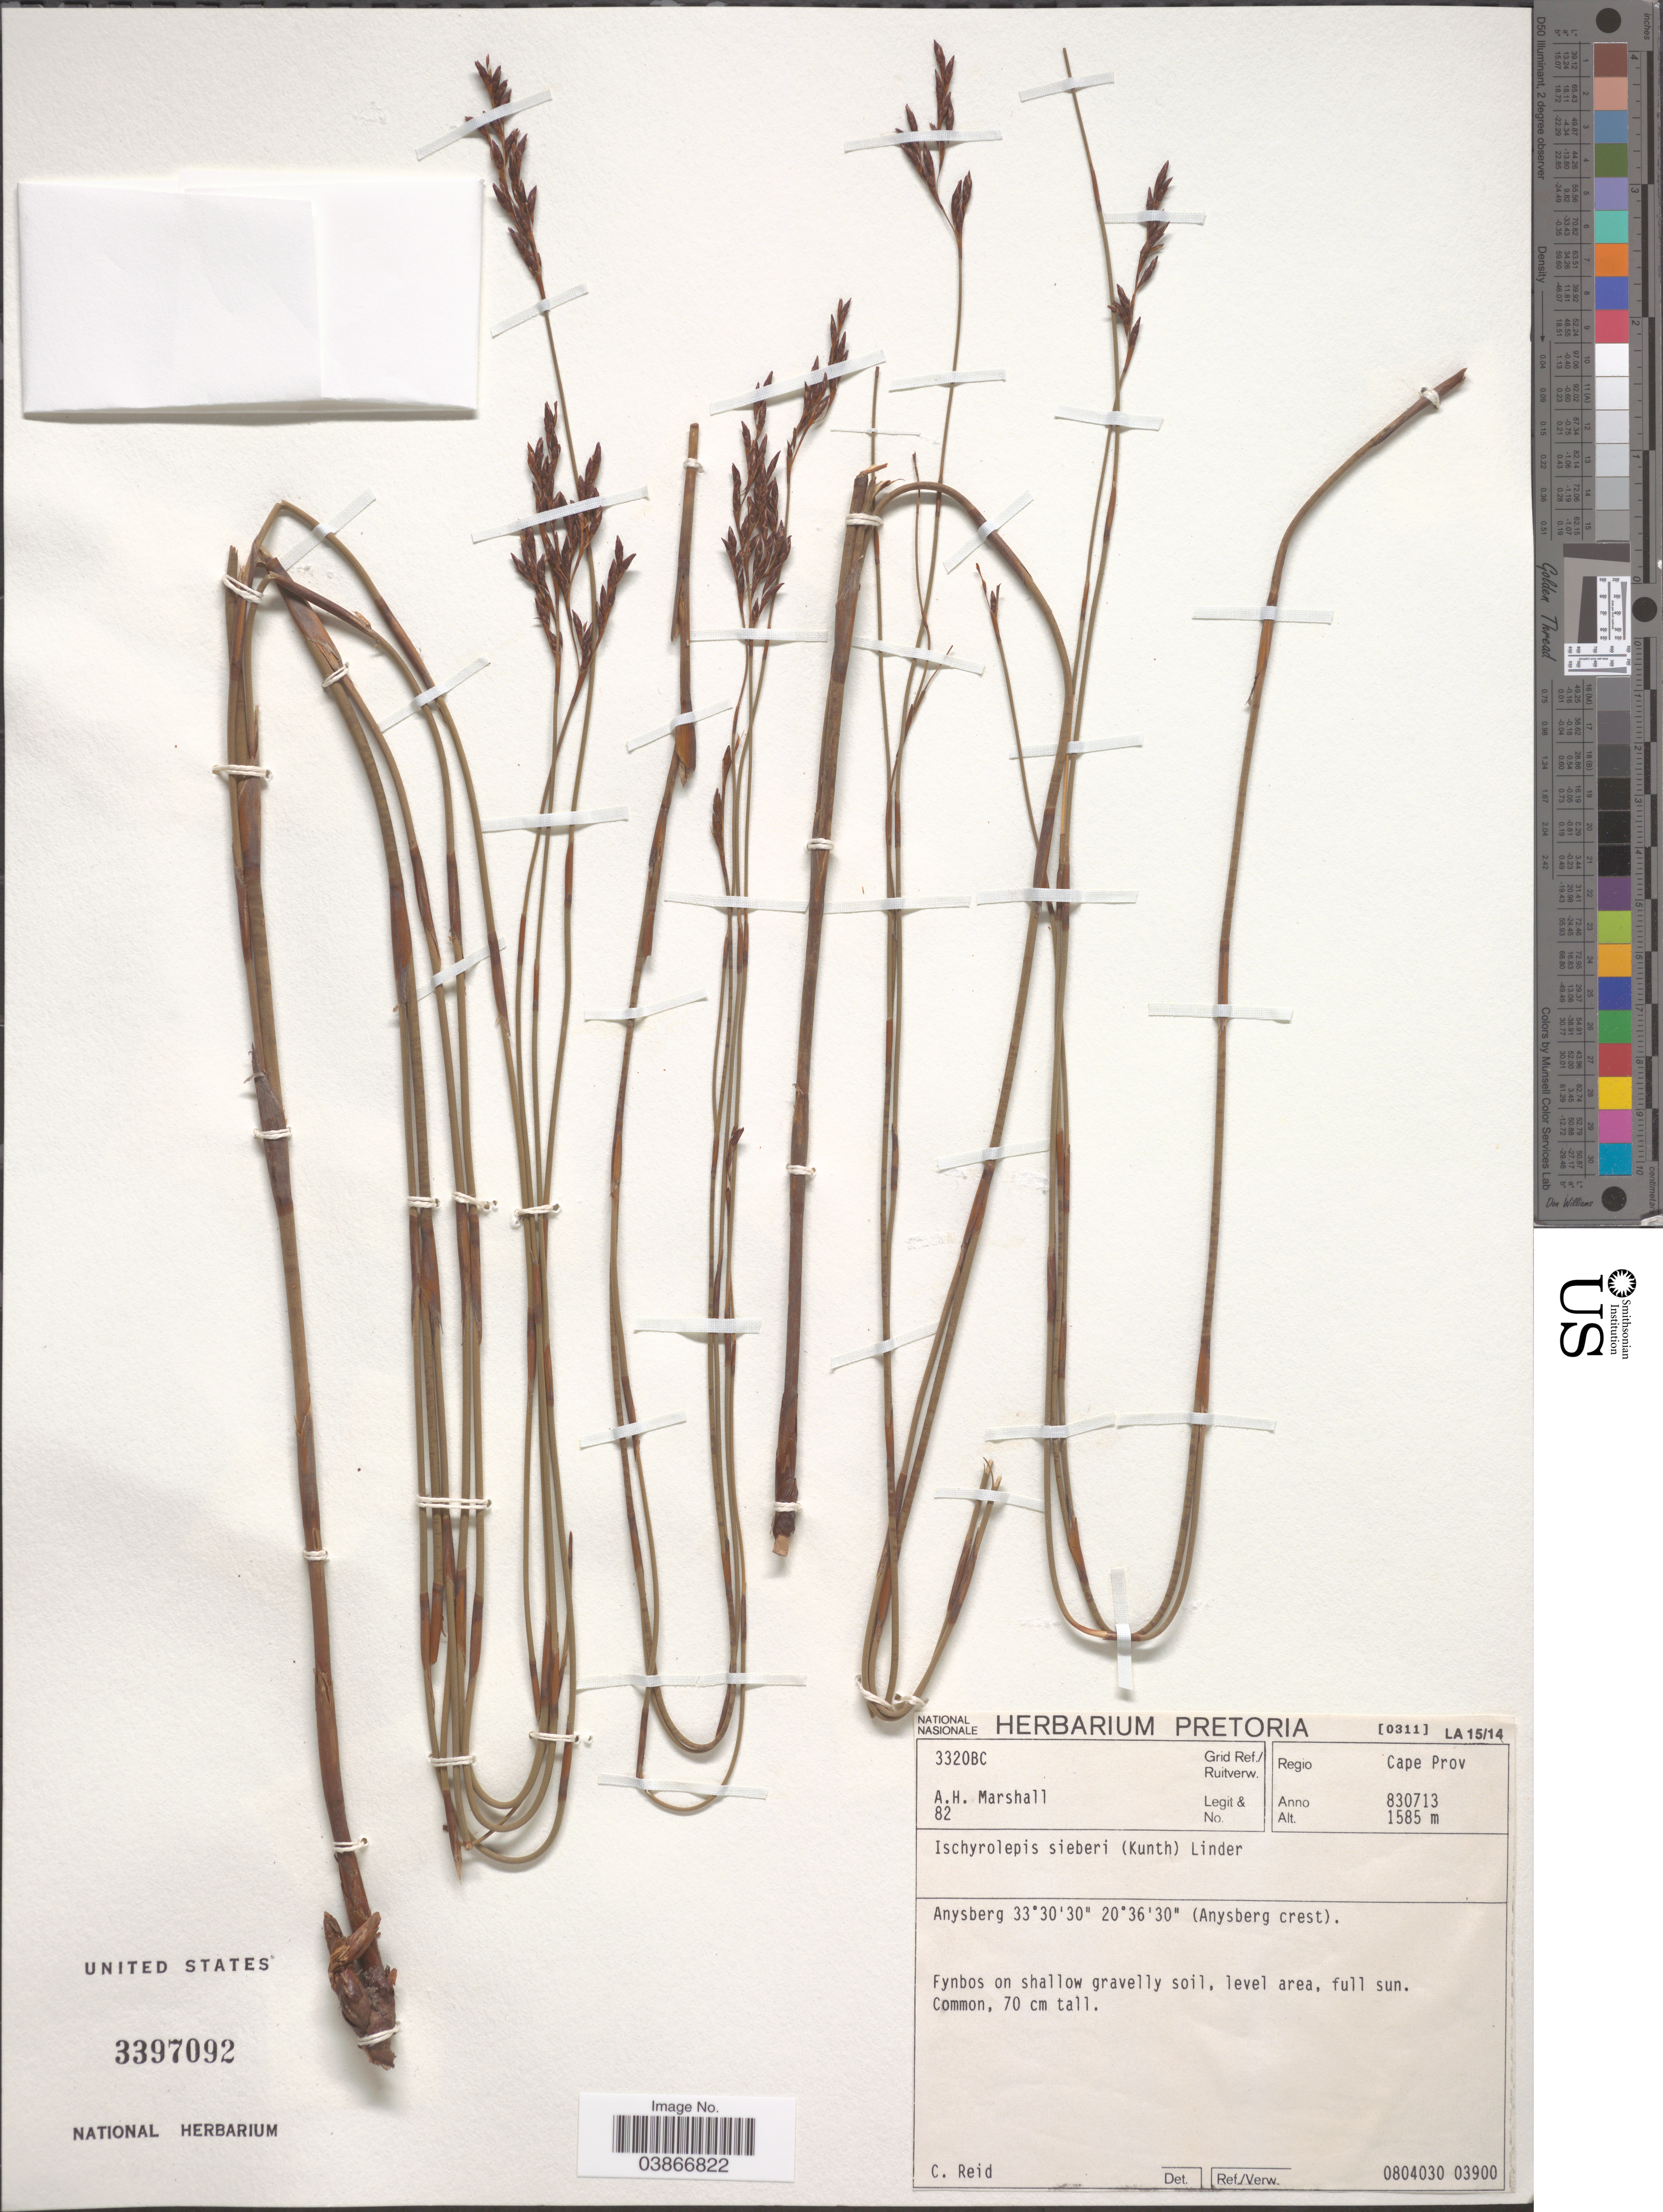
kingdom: Plantae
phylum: Tracheophyta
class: Liliopsida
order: Poales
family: Restionaceae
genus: Restio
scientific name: Restio sieberi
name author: Kunth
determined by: Strong, Mark T., (BOT), Smithsonian Institution - National Museum of Natural History (UNITED STATES)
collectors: A. Marshall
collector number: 82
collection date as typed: Transcribed d/m/y: 13/7/83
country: South Africa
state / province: Western Cape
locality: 3320BC Grid Ref./Ruitverw. Regio Cape Prov. Anysberg. (Anysberg crest).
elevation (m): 1585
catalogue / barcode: US 3397092